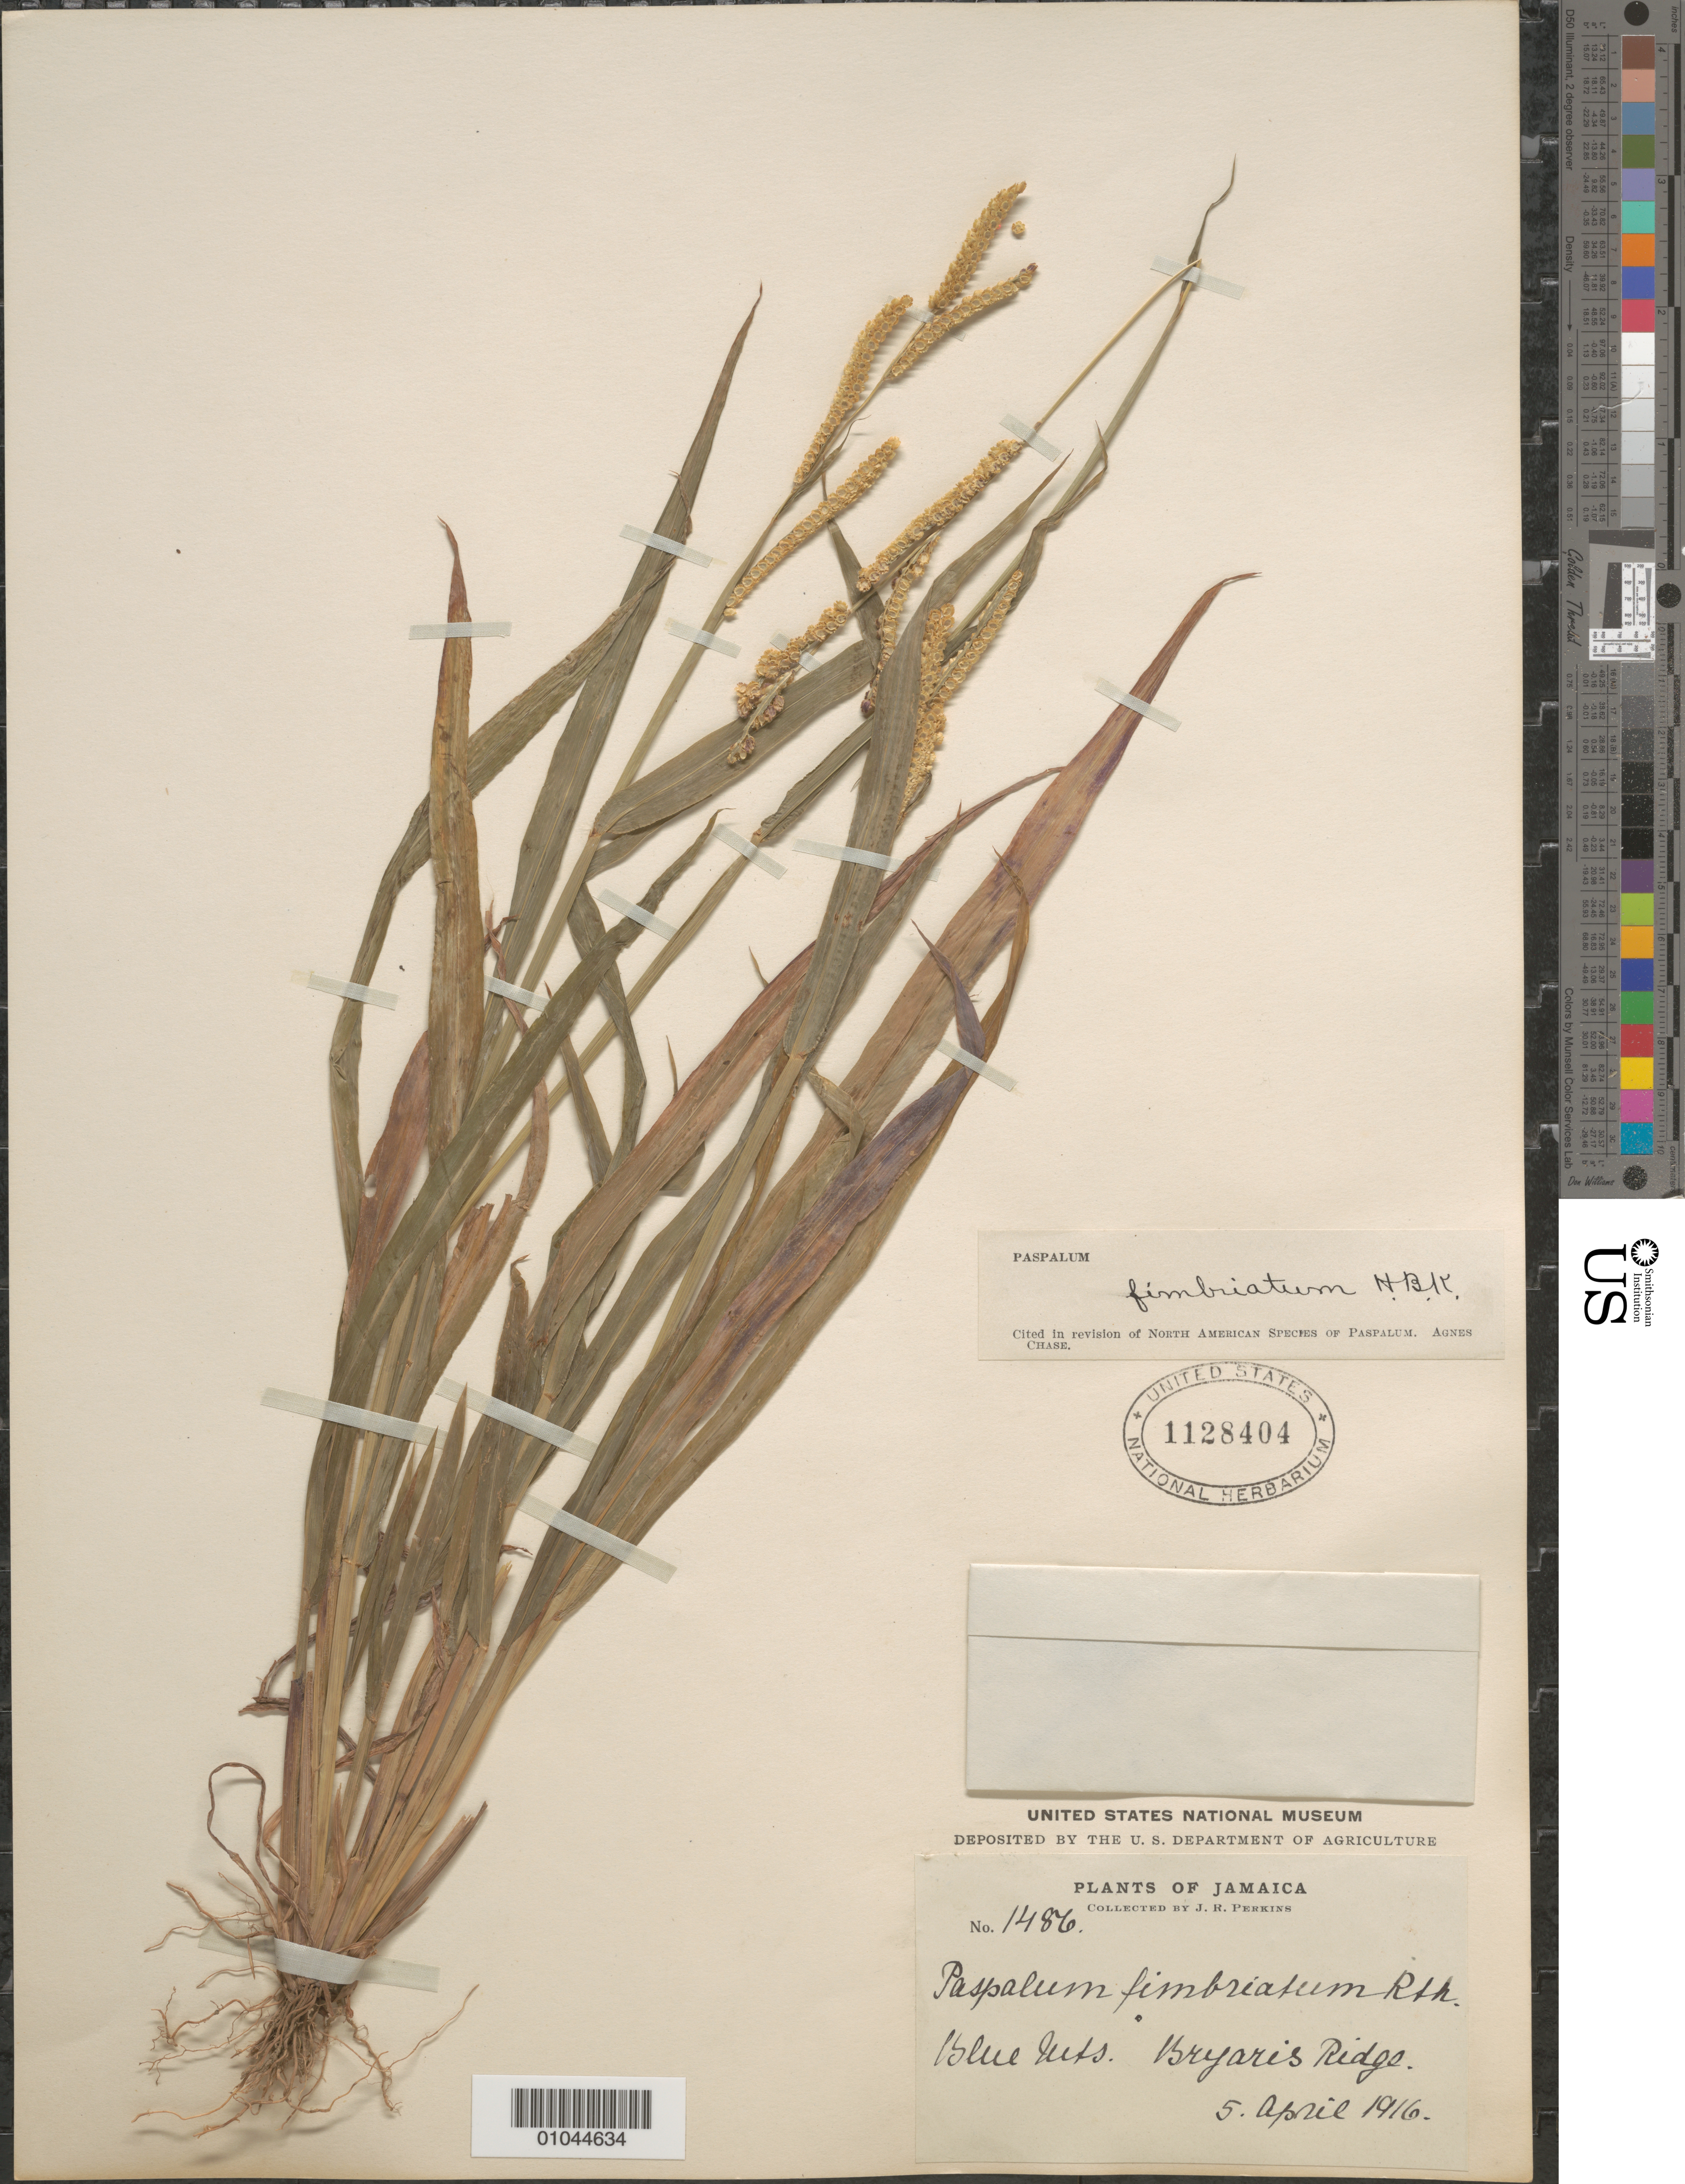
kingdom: Plantae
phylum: Tracheophyta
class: Liliopsida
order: Poales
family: Poaceae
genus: Paspalum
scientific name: Paspalum fimbriatum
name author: Kunth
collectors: J. R. Perkins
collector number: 1486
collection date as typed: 05 Apr 1916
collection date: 1916-04-05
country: Jamaica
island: Jamaica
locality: Blue Mountains, Bryaris Ridge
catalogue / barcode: US 1128404